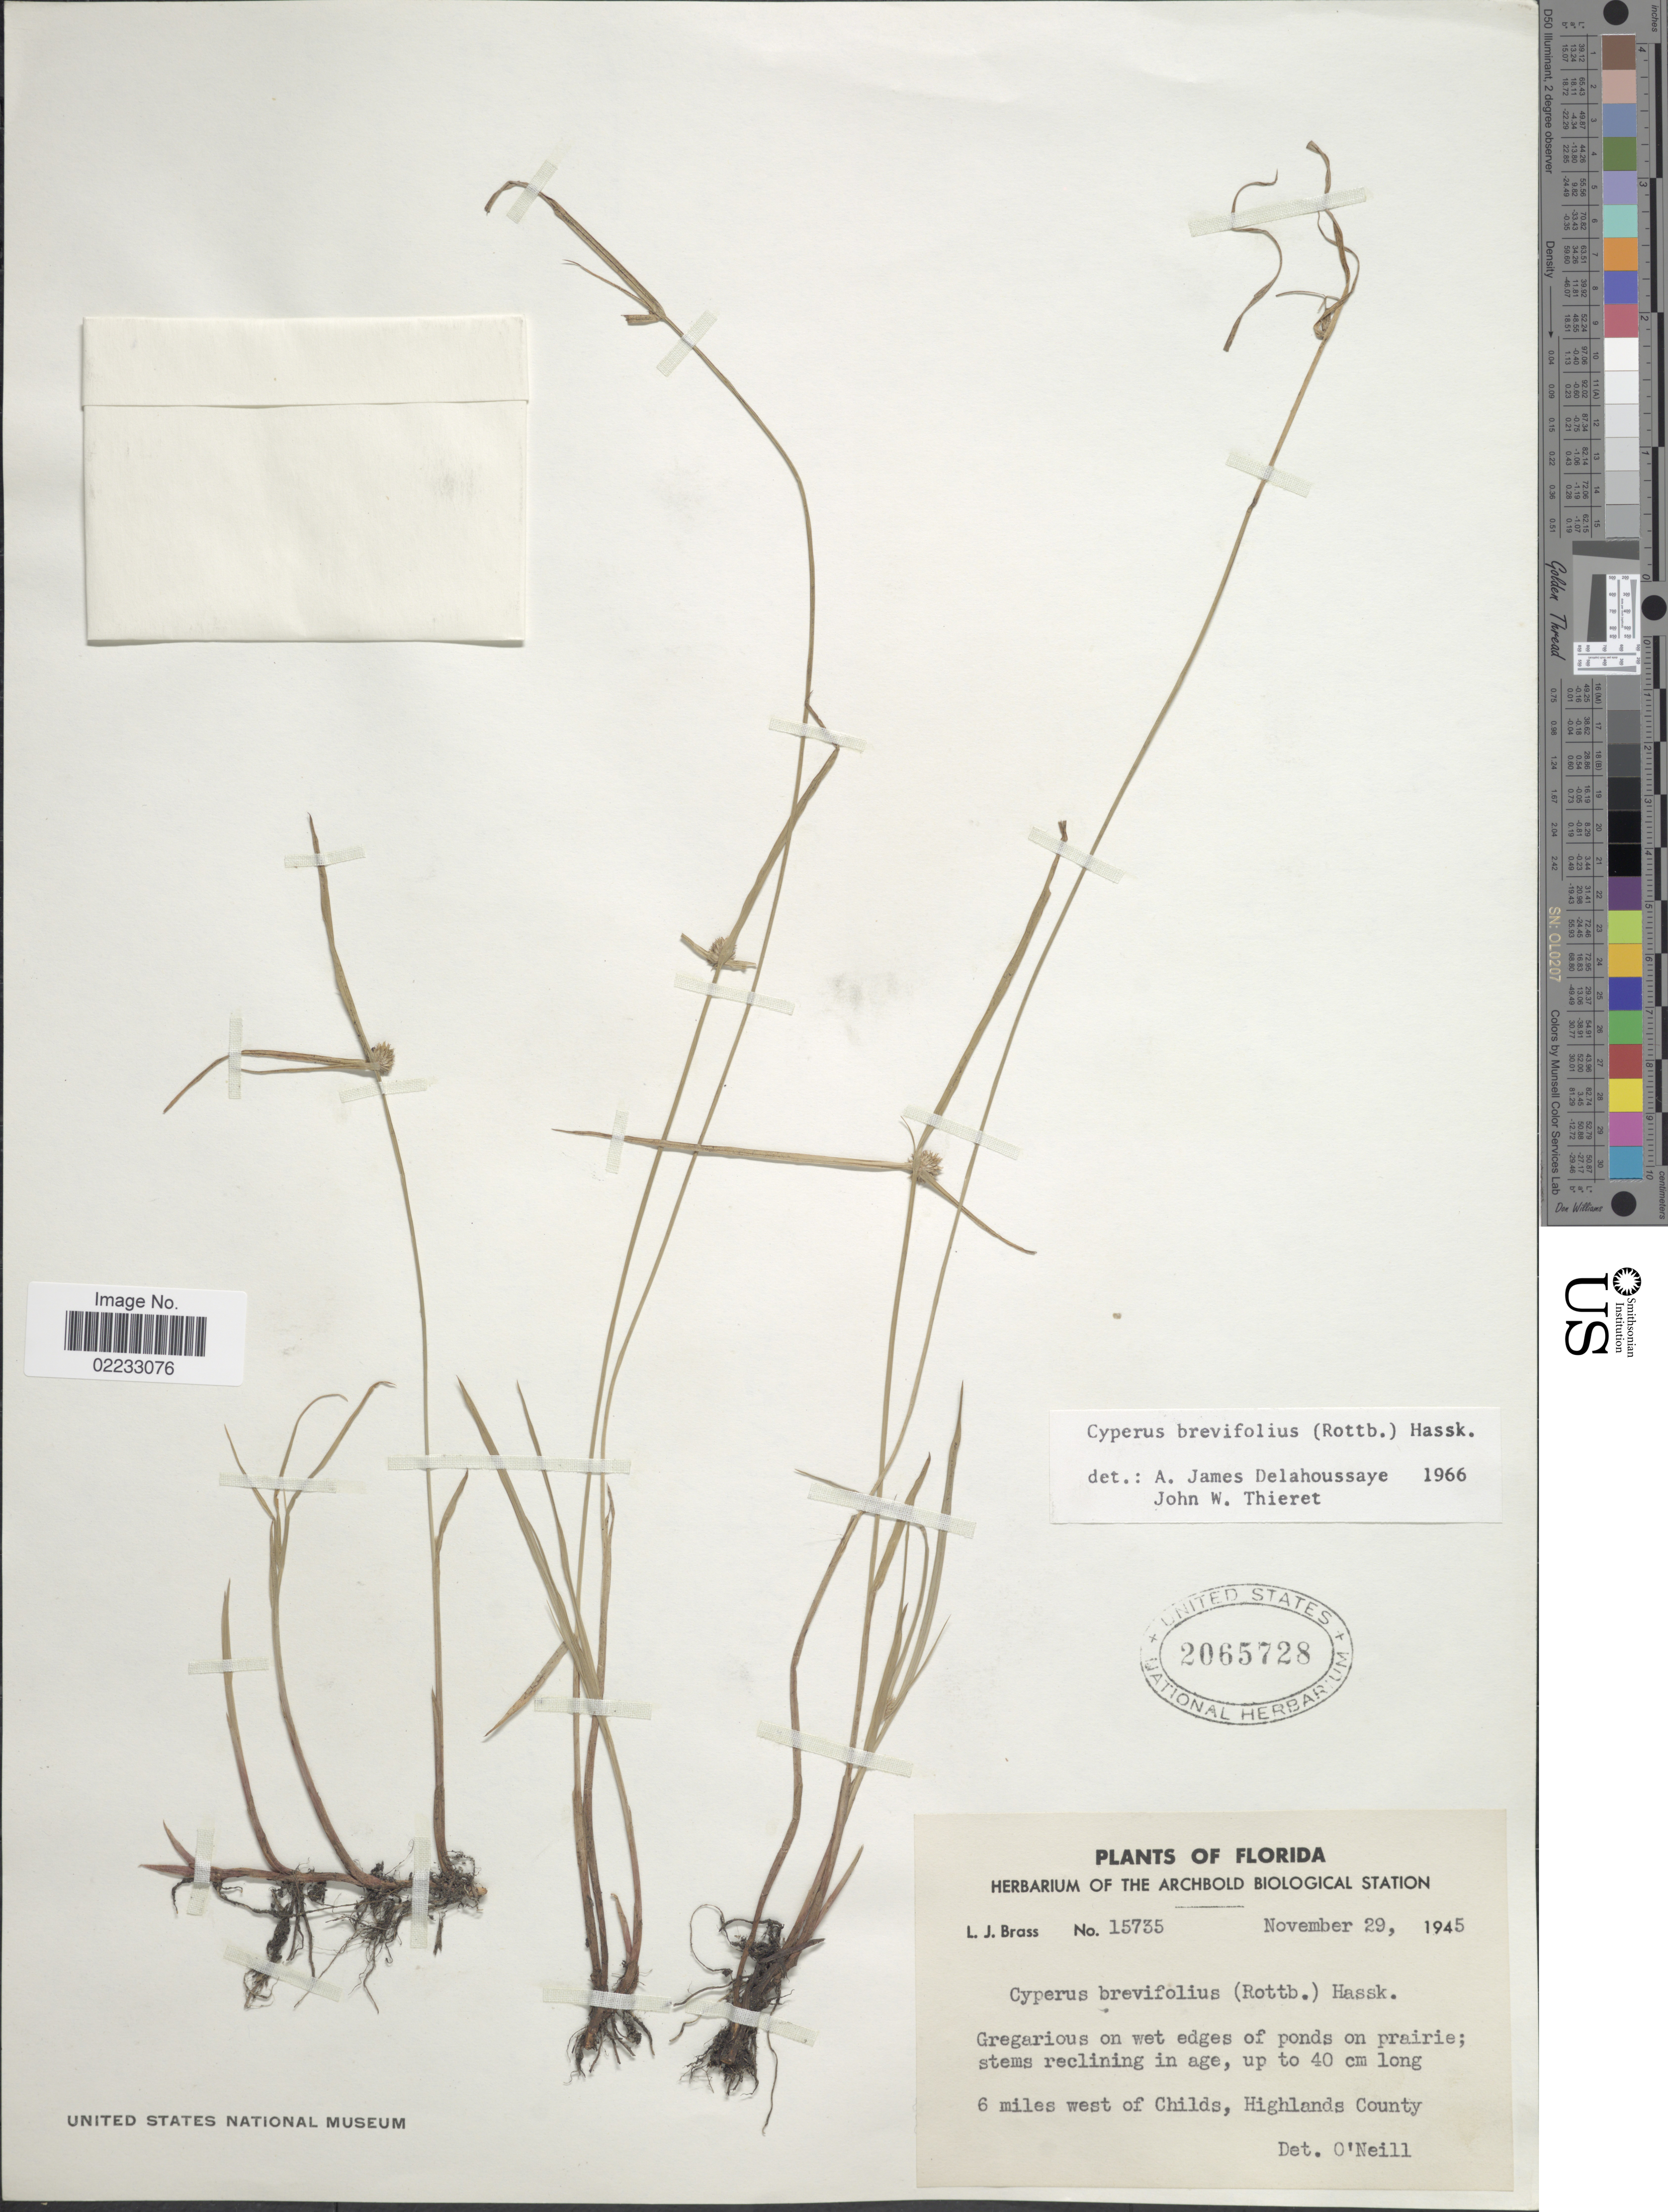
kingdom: Plantae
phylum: Tracheophyta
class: Liliopsida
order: Poales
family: Cyperaceae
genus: Cyperus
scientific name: Cyperus brevifolius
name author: (Rottb.) Hassk.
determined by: Strong, M. T., (US), Smithsonian Institution - National Museum of Natural History (UNITED STATES)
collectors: L. J. Brass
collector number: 15735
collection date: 1945-11-29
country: United States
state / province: Florida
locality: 6 miles west of Childs, Highlands County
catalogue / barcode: US 2065728